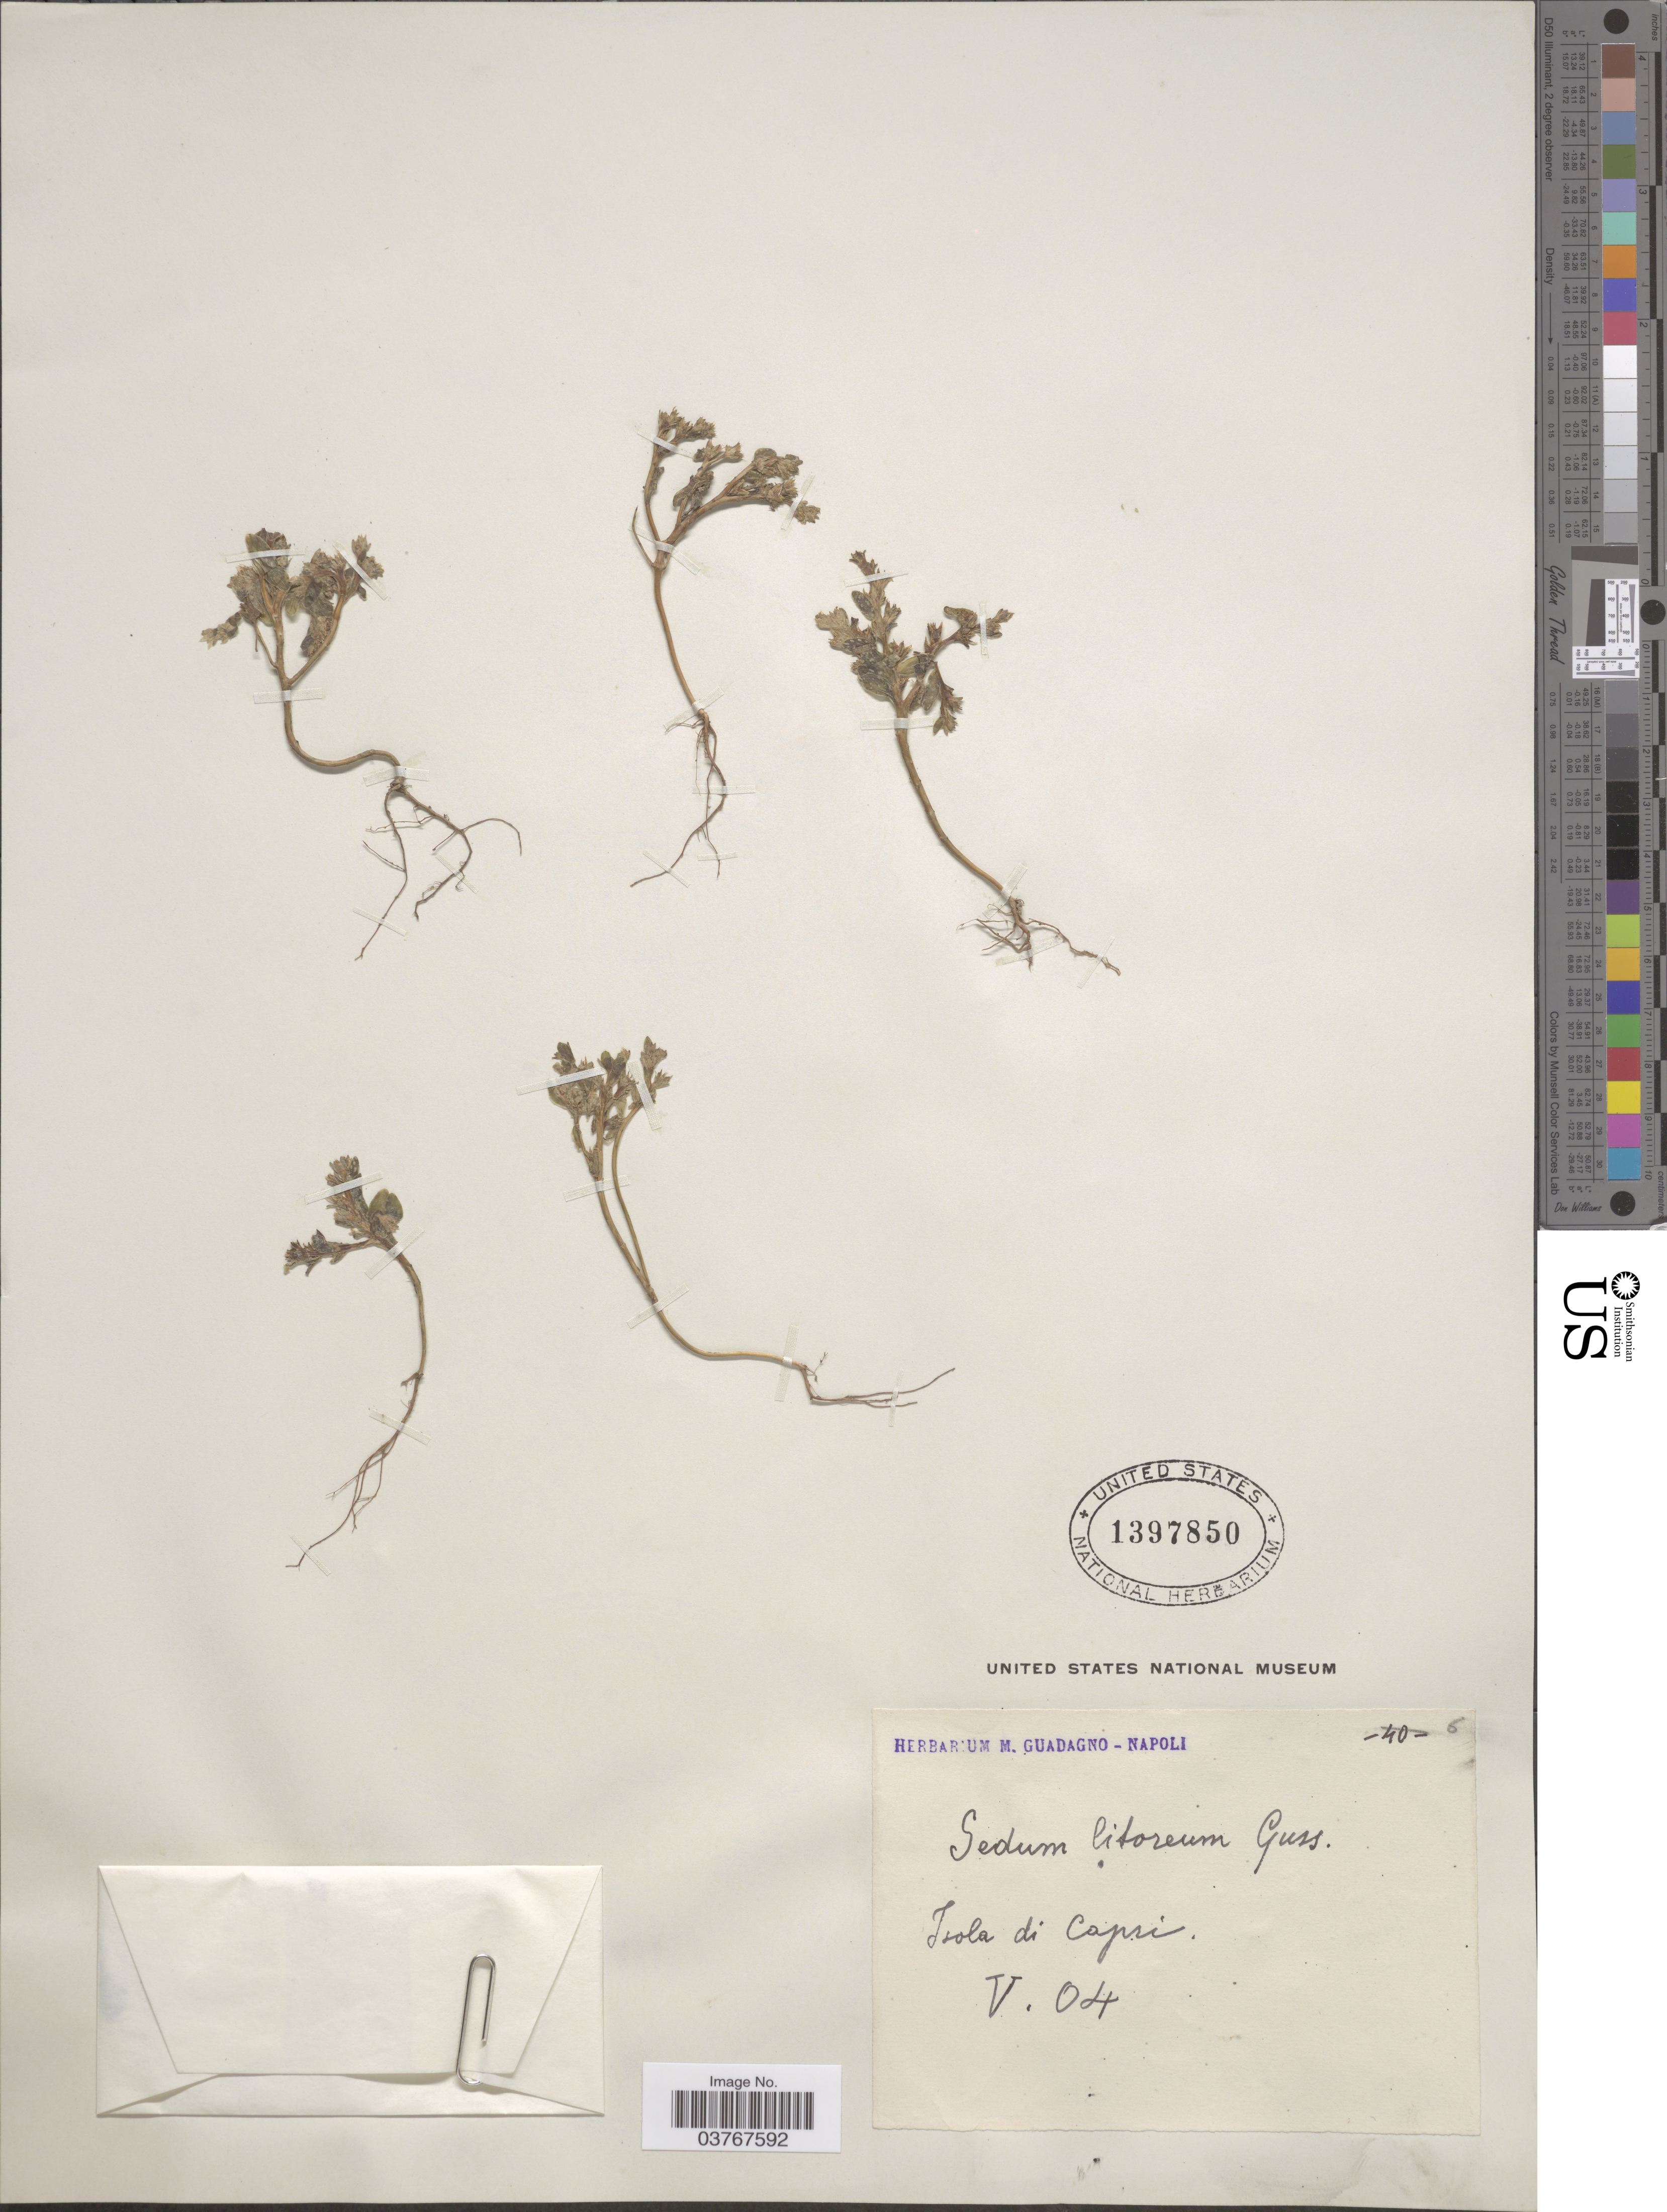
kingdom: Plantae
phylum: Tracheophyta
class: Magnoliopsida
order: Saxifragales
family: Crassulaceae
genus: Sedum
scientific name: Sedum litoreum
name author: Gussone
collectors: ex herb. M. Guadagno-Napoli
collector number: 6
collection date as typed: Transcribed d/m/y: /5/4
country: Italy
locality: Isola di Capri.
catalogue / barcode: US 1397850